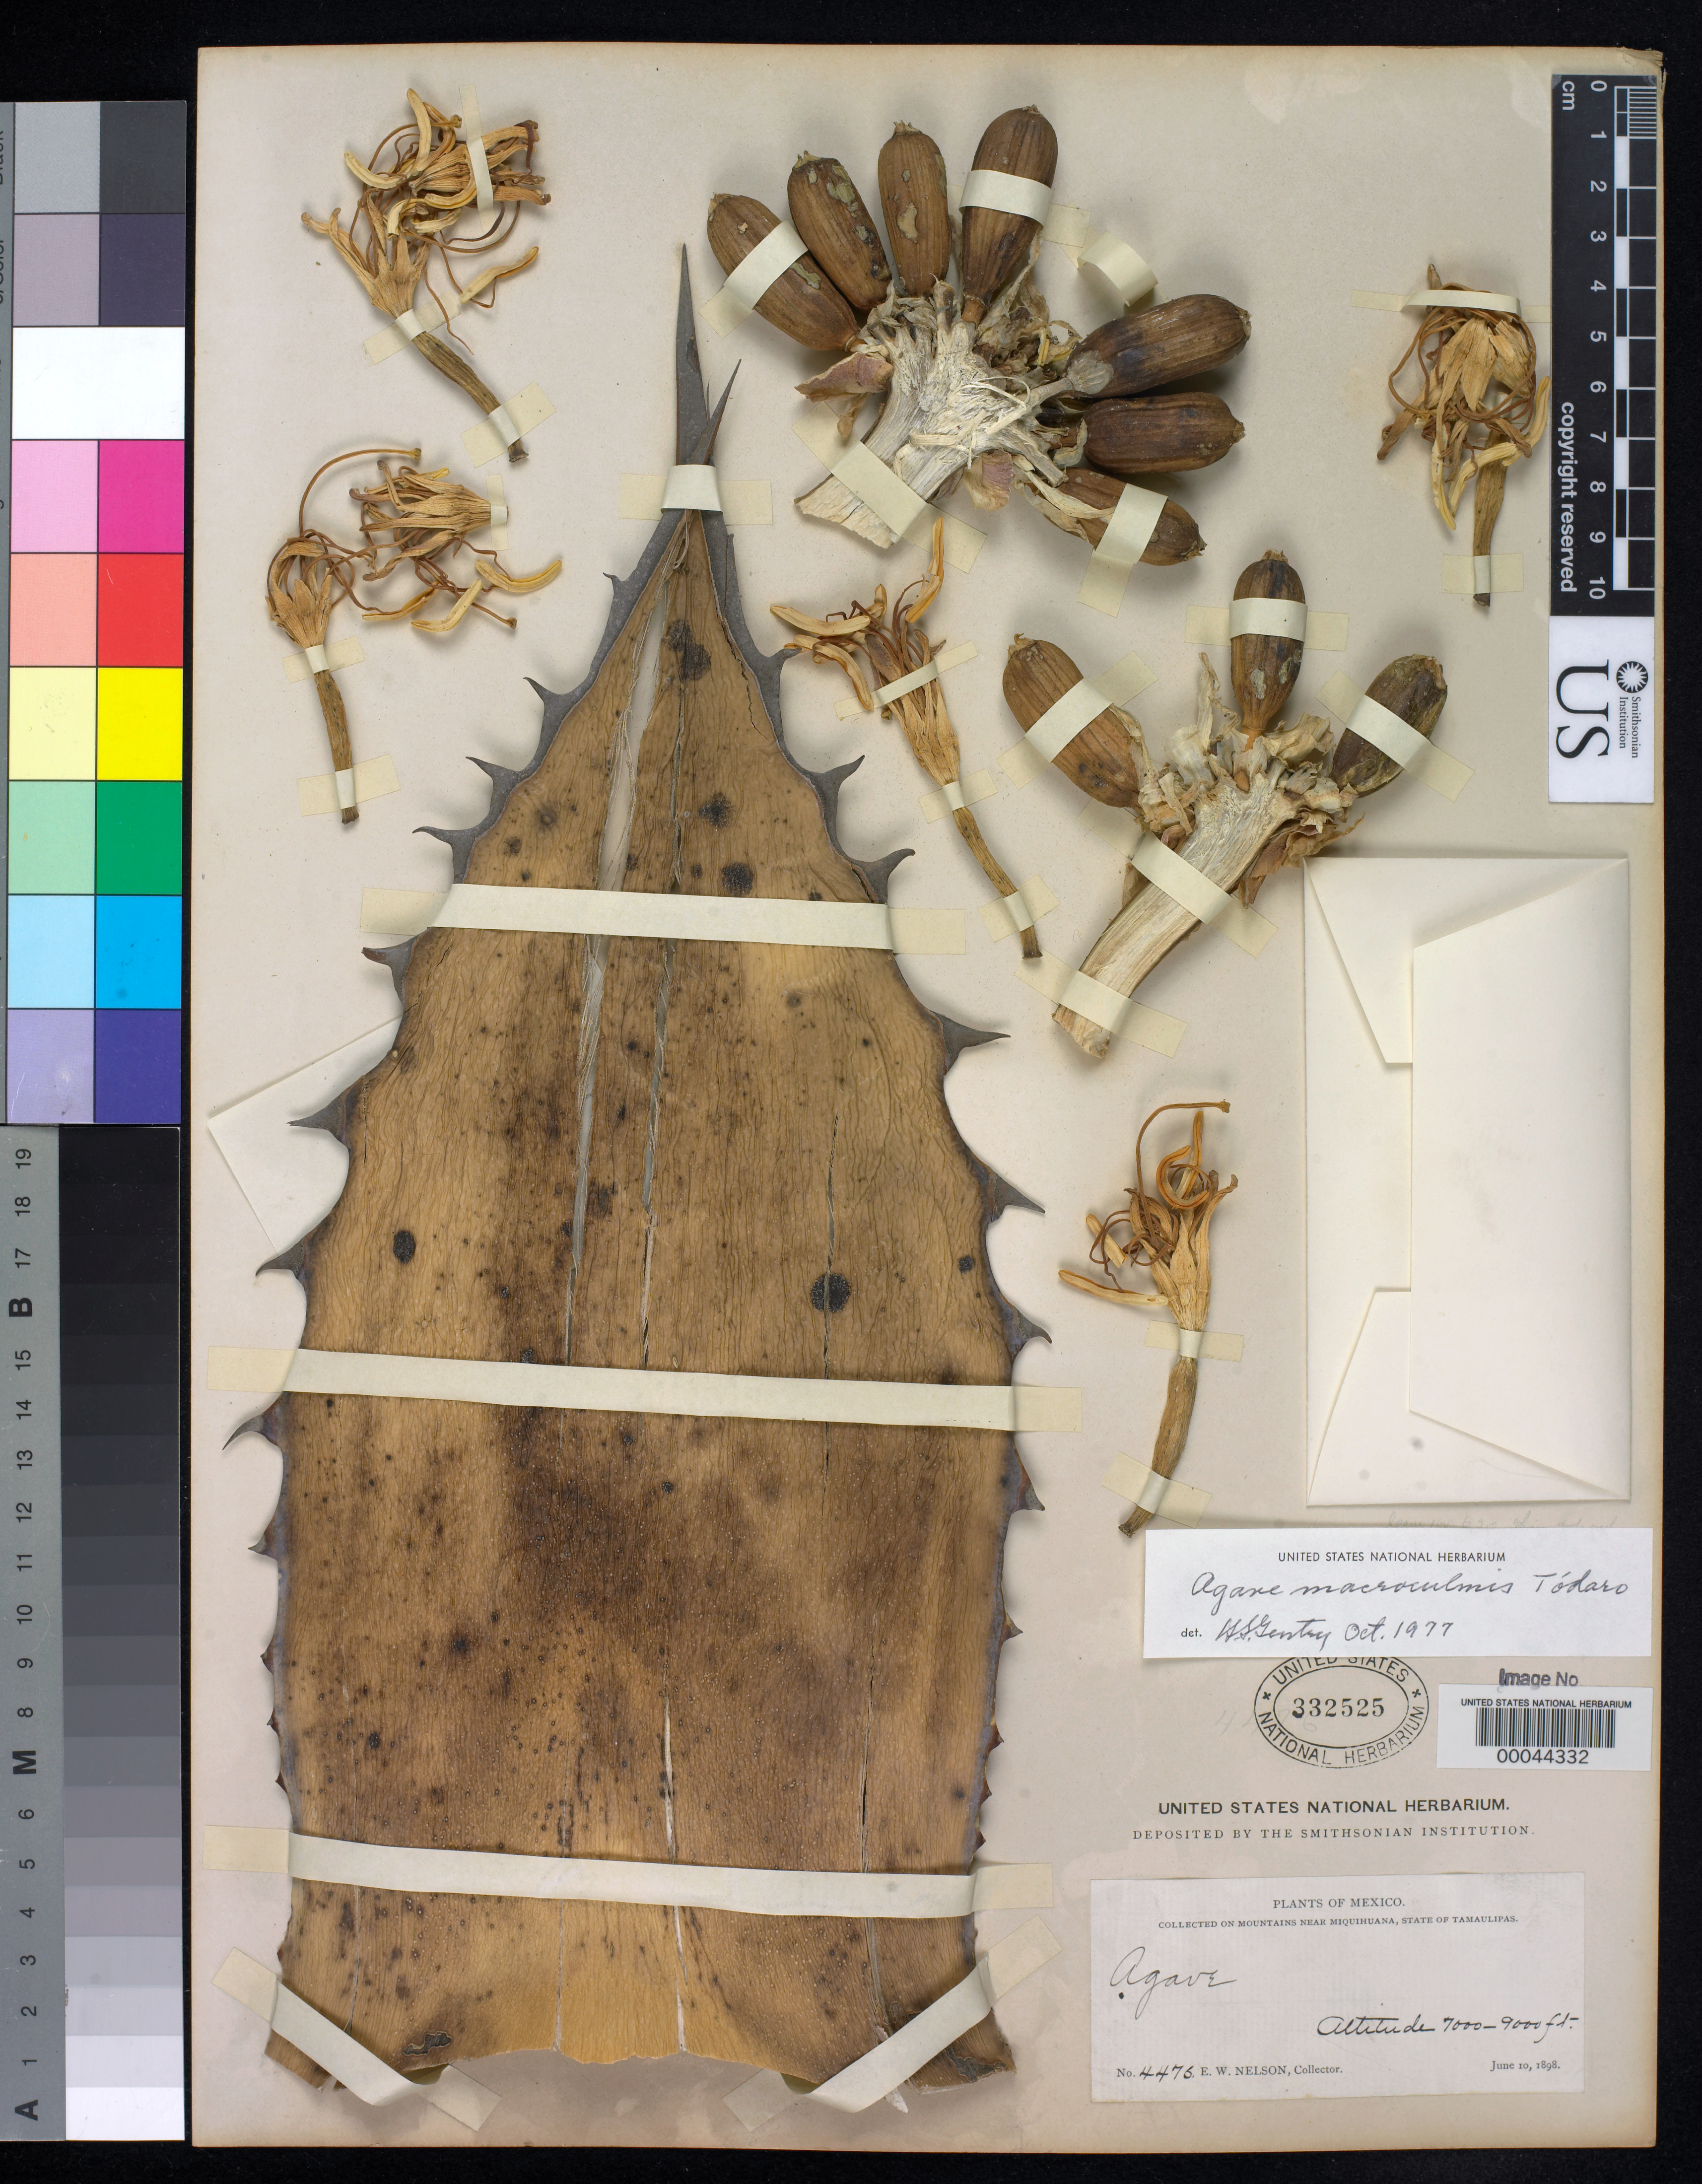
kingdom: Plantae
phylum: Tracheophyta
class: Liliopsida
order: Asparagales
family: Asparagaceae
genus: Agave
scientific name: Agave macroculmis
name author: Tod.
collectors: E. W. Nelson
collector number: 4476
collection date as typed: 10 Jun 1898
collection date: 1898-06-10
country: Mexico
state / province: Tamaulipas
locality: On mountains near miquihuana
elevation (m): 2134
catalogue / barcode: US 332525